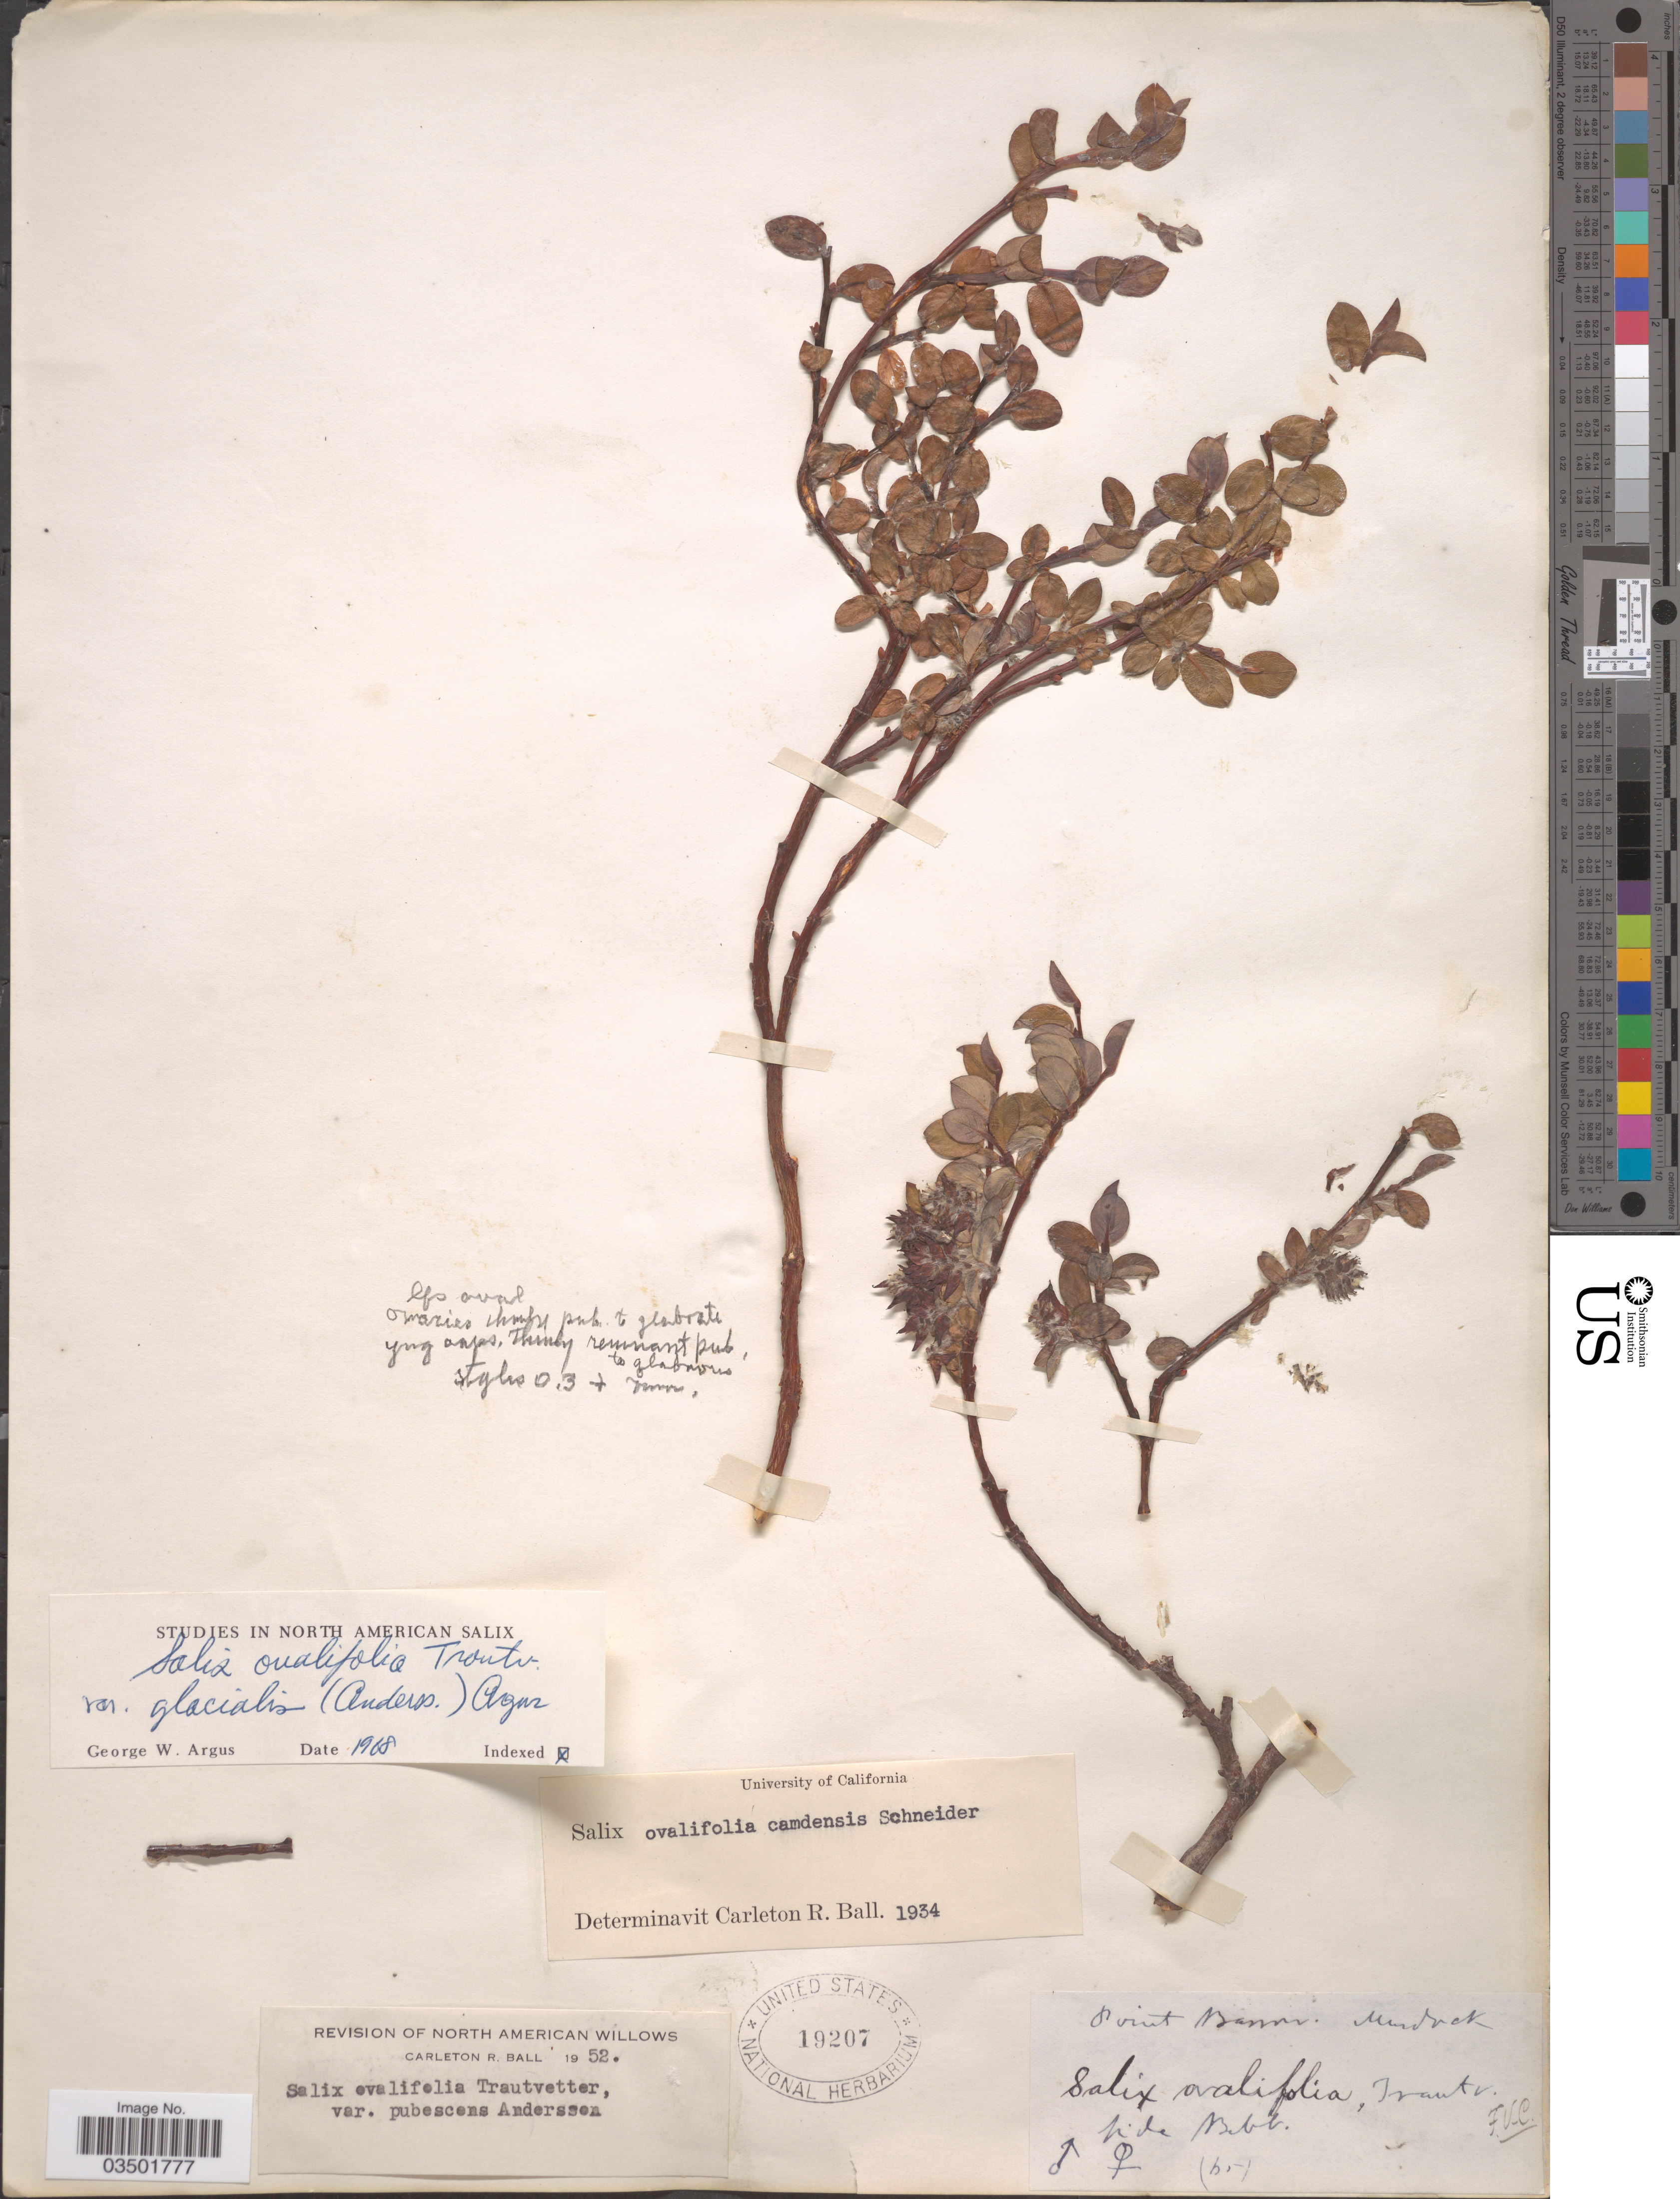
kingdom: Plantae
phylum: Tracheophyta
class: Magnoliopsida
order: Malpighiales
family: Salicaceae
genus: Salix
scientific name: Salix ovalifolia var. glacialis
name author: (Andersson) Yurtsev & V.V. Petrovsky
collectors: F. V. C.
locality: Point [illegible text] murdock.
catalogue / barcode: US 19207